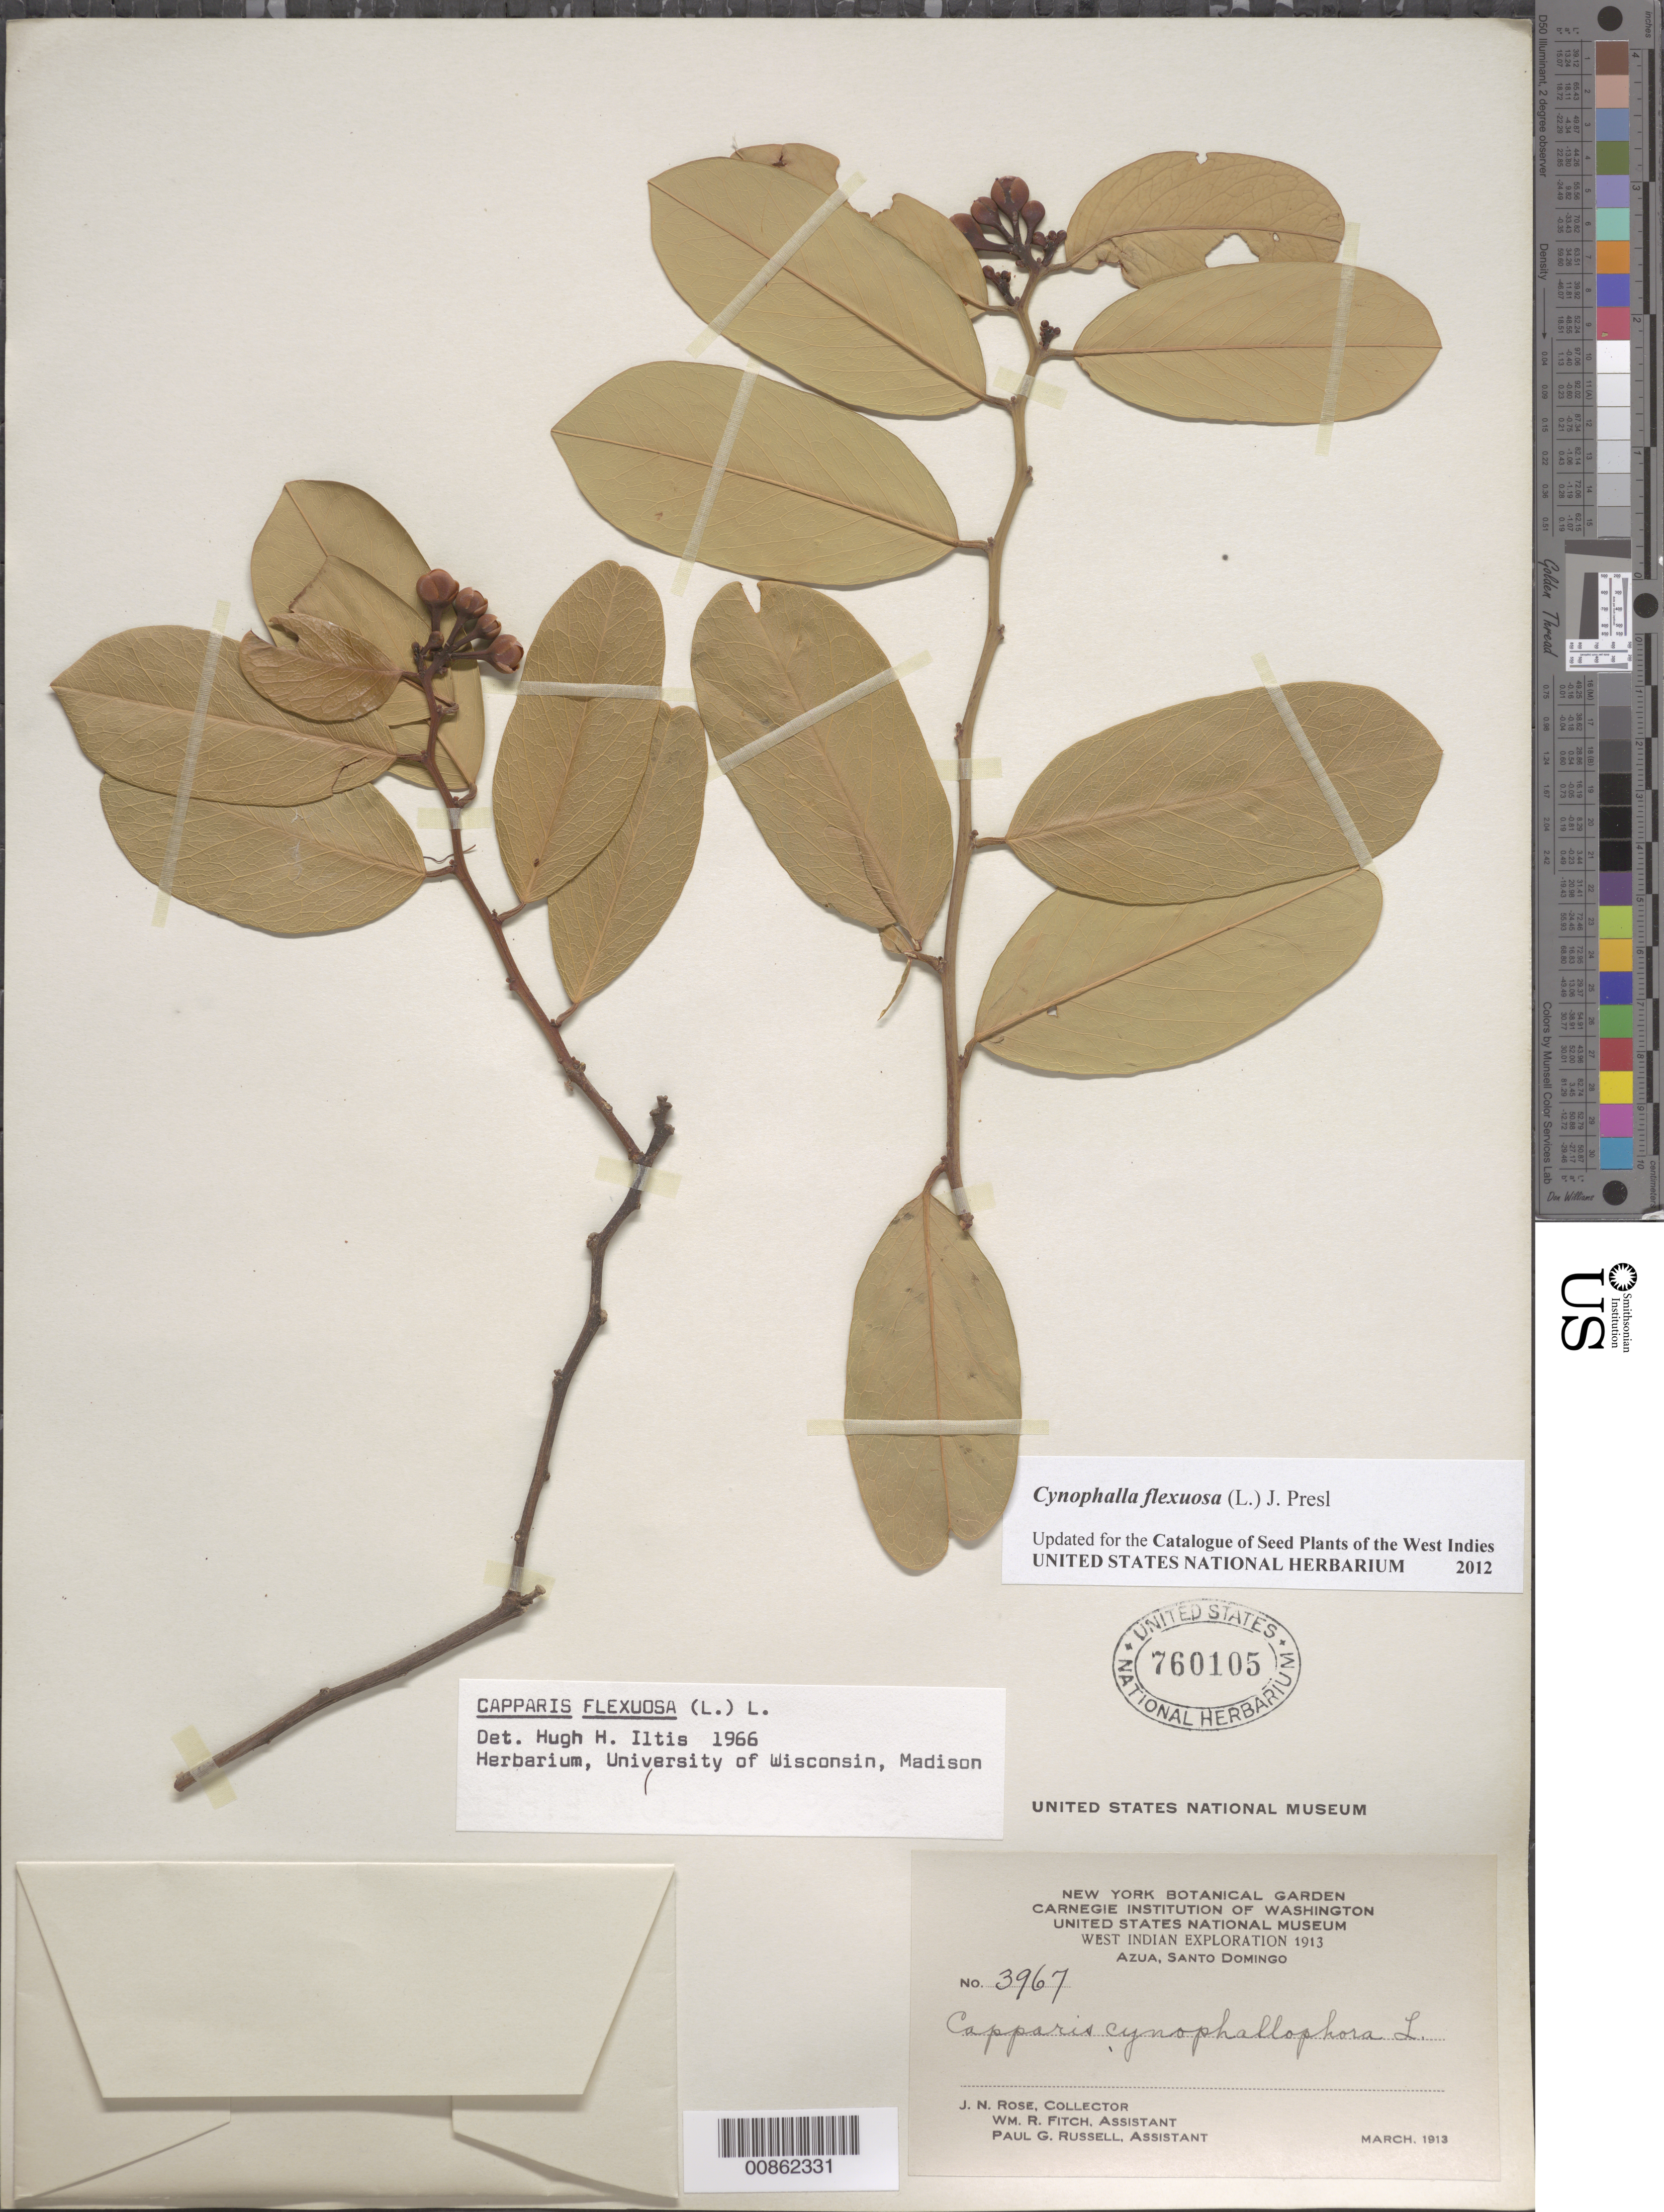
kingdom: Plantae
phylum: Tracheophyta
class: Magnoliopsida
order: Brassicales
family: Capparaceae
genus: Cynophalla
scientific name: Cynophalla flexuosa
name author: (L.) J. Presl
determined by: Iltis, Hugh Hellmut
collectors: J. N. Rose, W. R. Fitch & P. G. Russell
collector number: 3967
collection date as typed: Mar 1913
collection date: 1913-03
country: Dominican Republic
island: Hispaniola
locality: Azua, Santo Domingo.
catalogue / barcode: US 760105